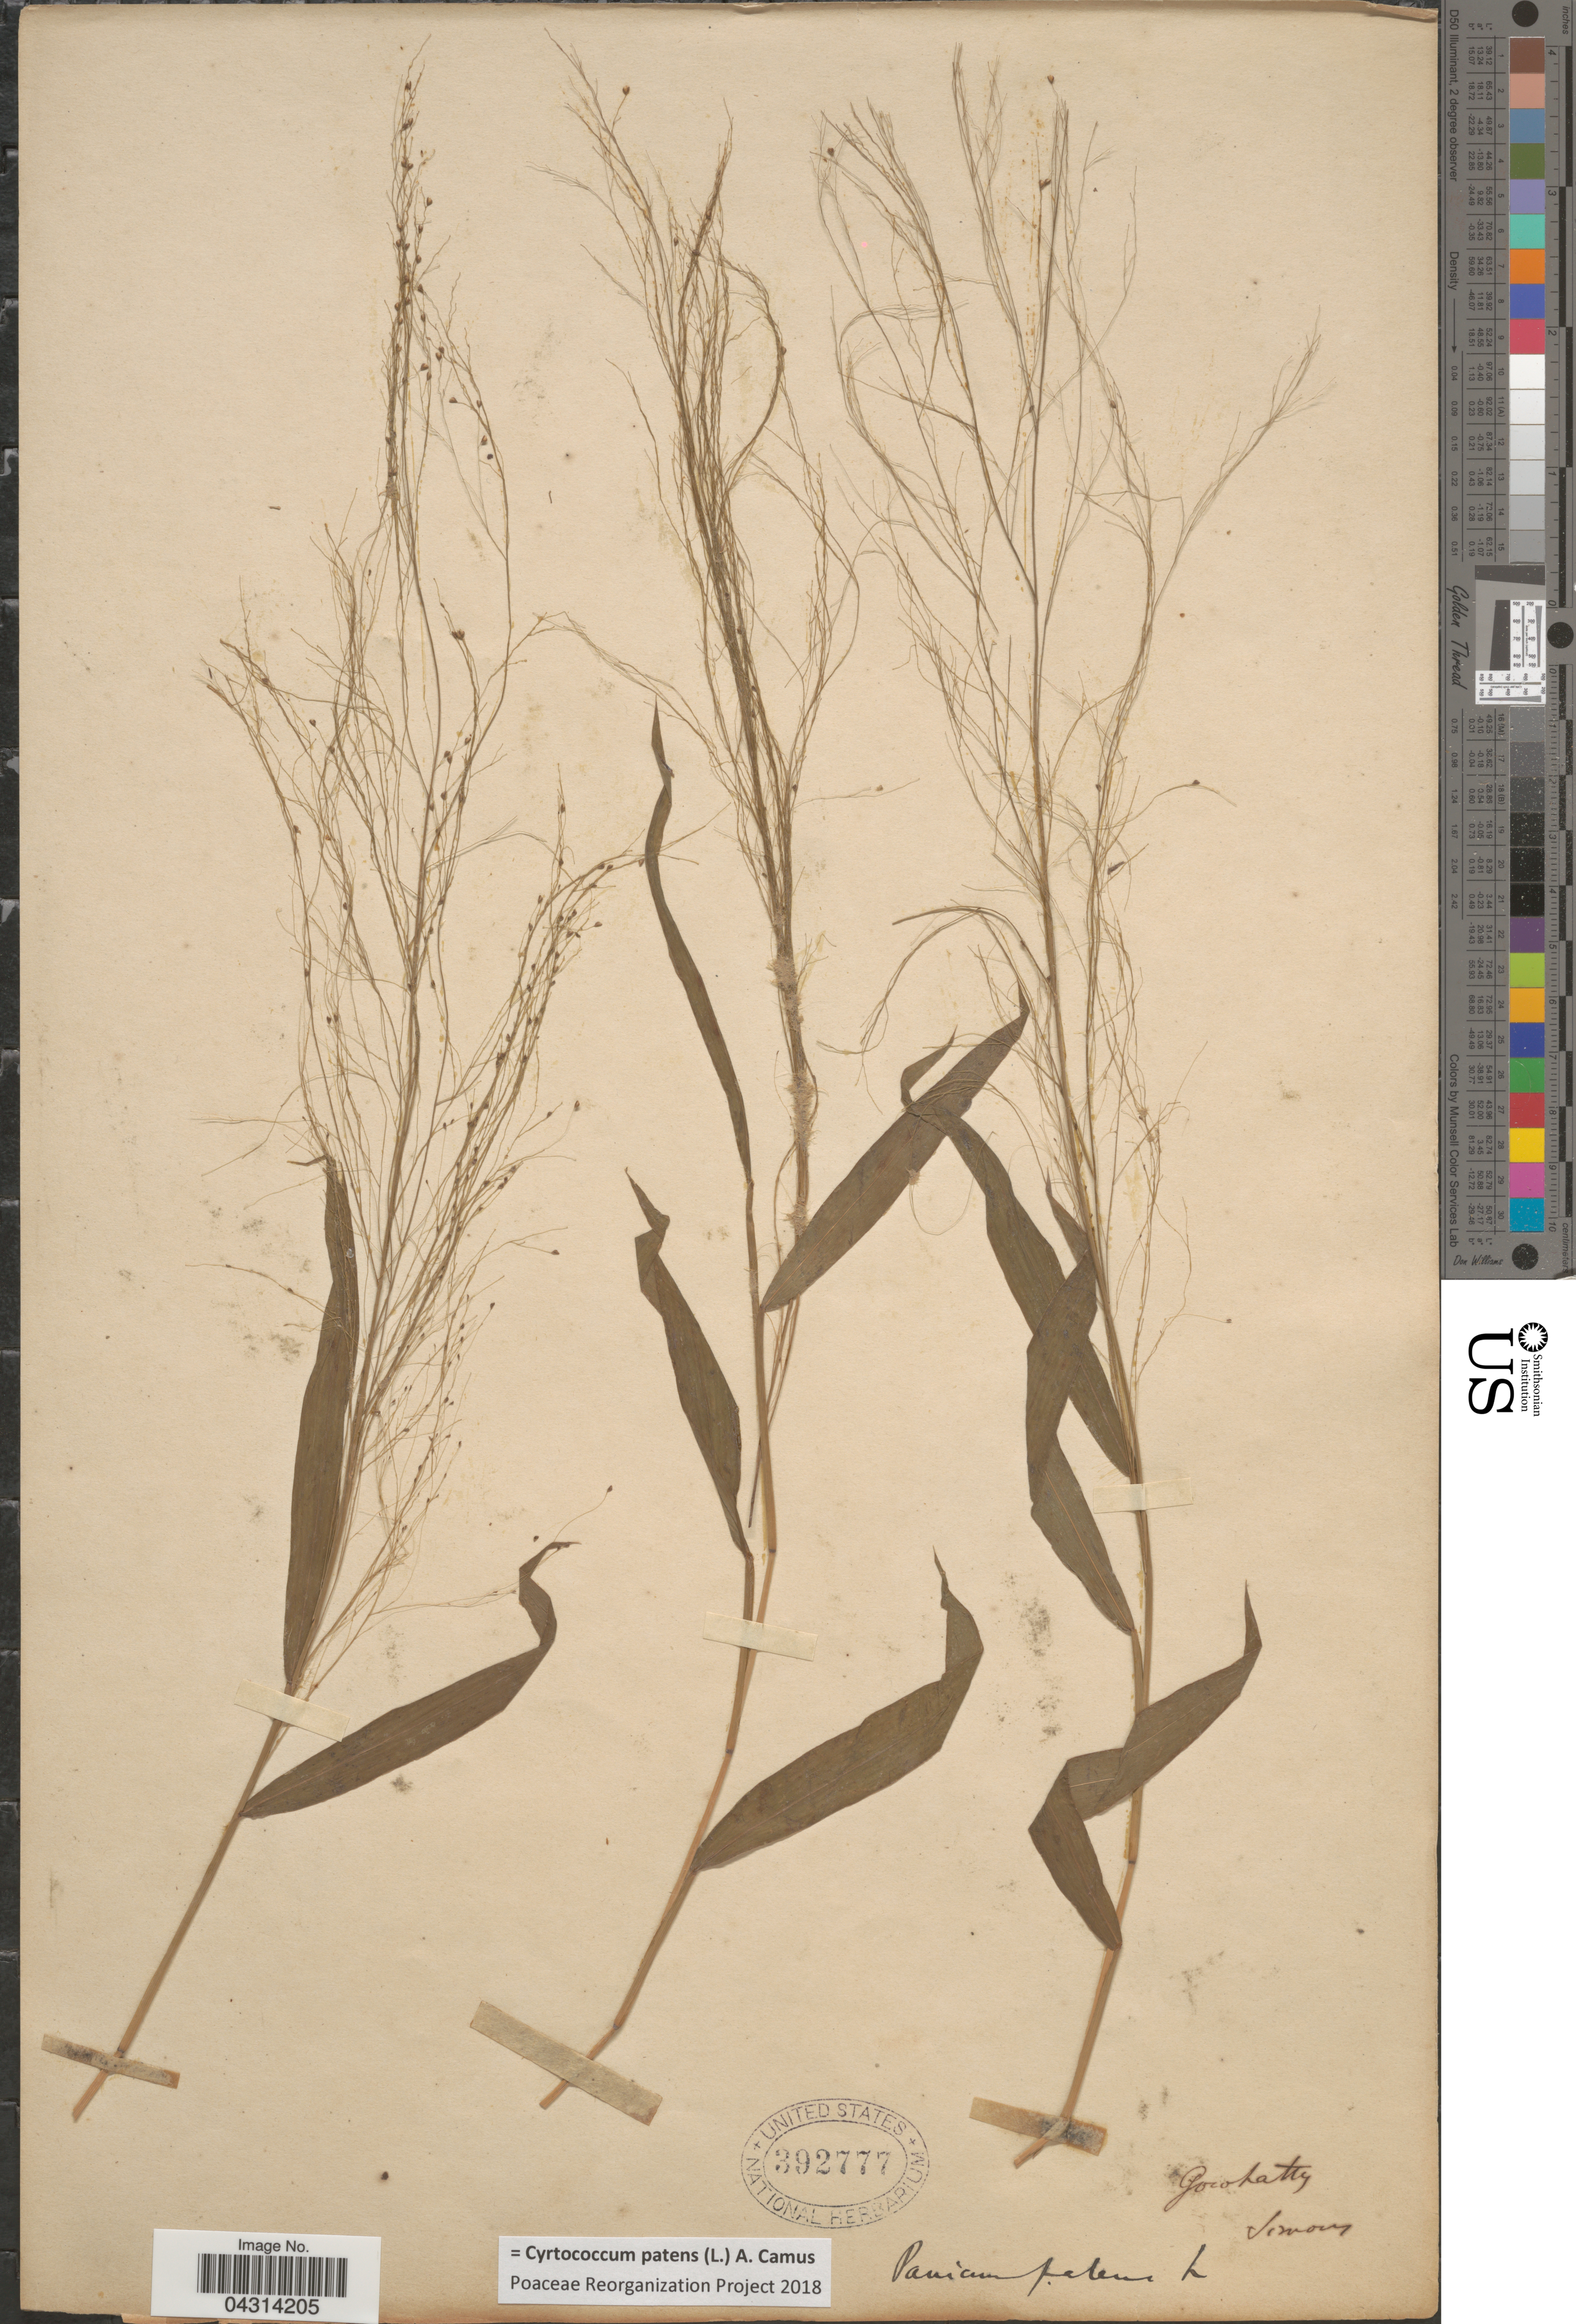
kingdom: Plantae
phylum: Tracheophyta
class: Liliopsida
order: Poales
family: Poaceae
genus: Cyrtococcum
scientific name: Cyrtococcum patens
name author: (L.) A. Camus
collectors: Simon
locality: Gorohatty.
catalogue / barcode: US 392777